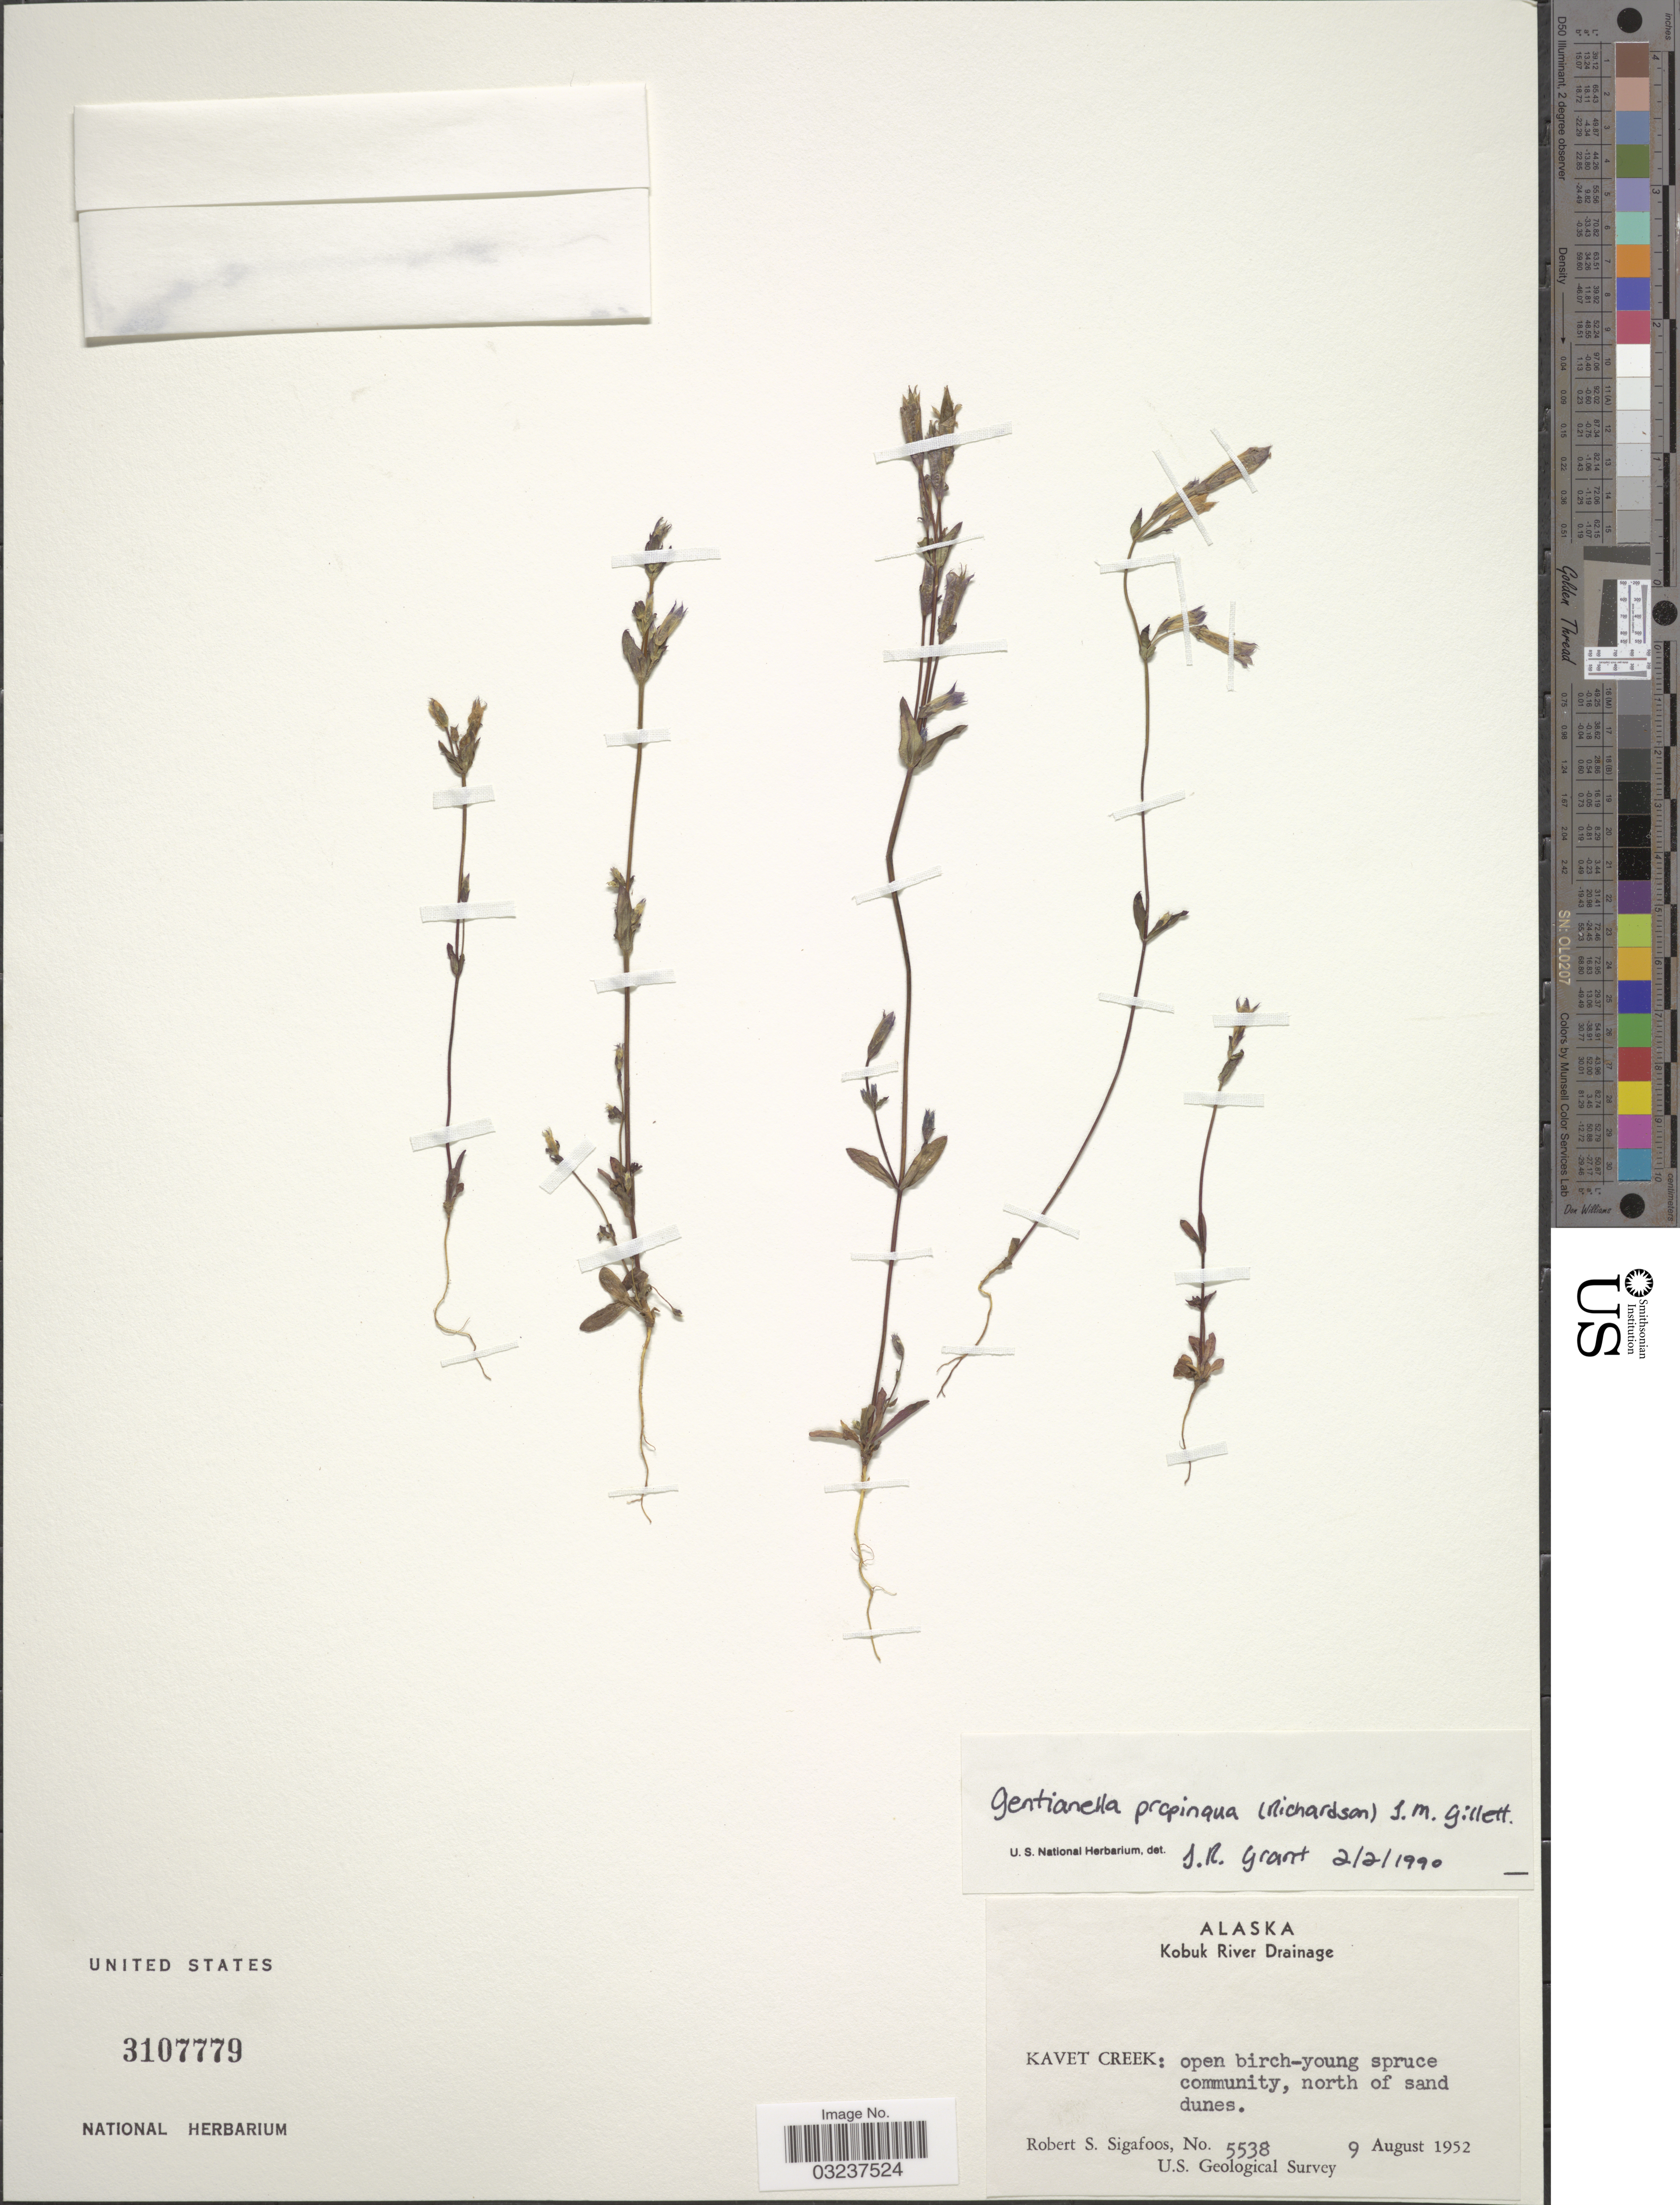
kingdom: Plantae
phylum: Tracheophyta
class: Magnoliopsida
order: Gentianales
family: Gentianaceae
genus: Gentianella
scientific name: Gentianella propinqua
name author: (Richardson) J.M. Gillett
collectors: R. Sigafoos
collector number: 5538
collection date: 1952-08-09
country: United States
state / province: Alaska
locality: Kobuk River Drainage, Kavet Creek: open birch-young spruce community, north of sand dunes.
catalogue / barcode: US 3107779